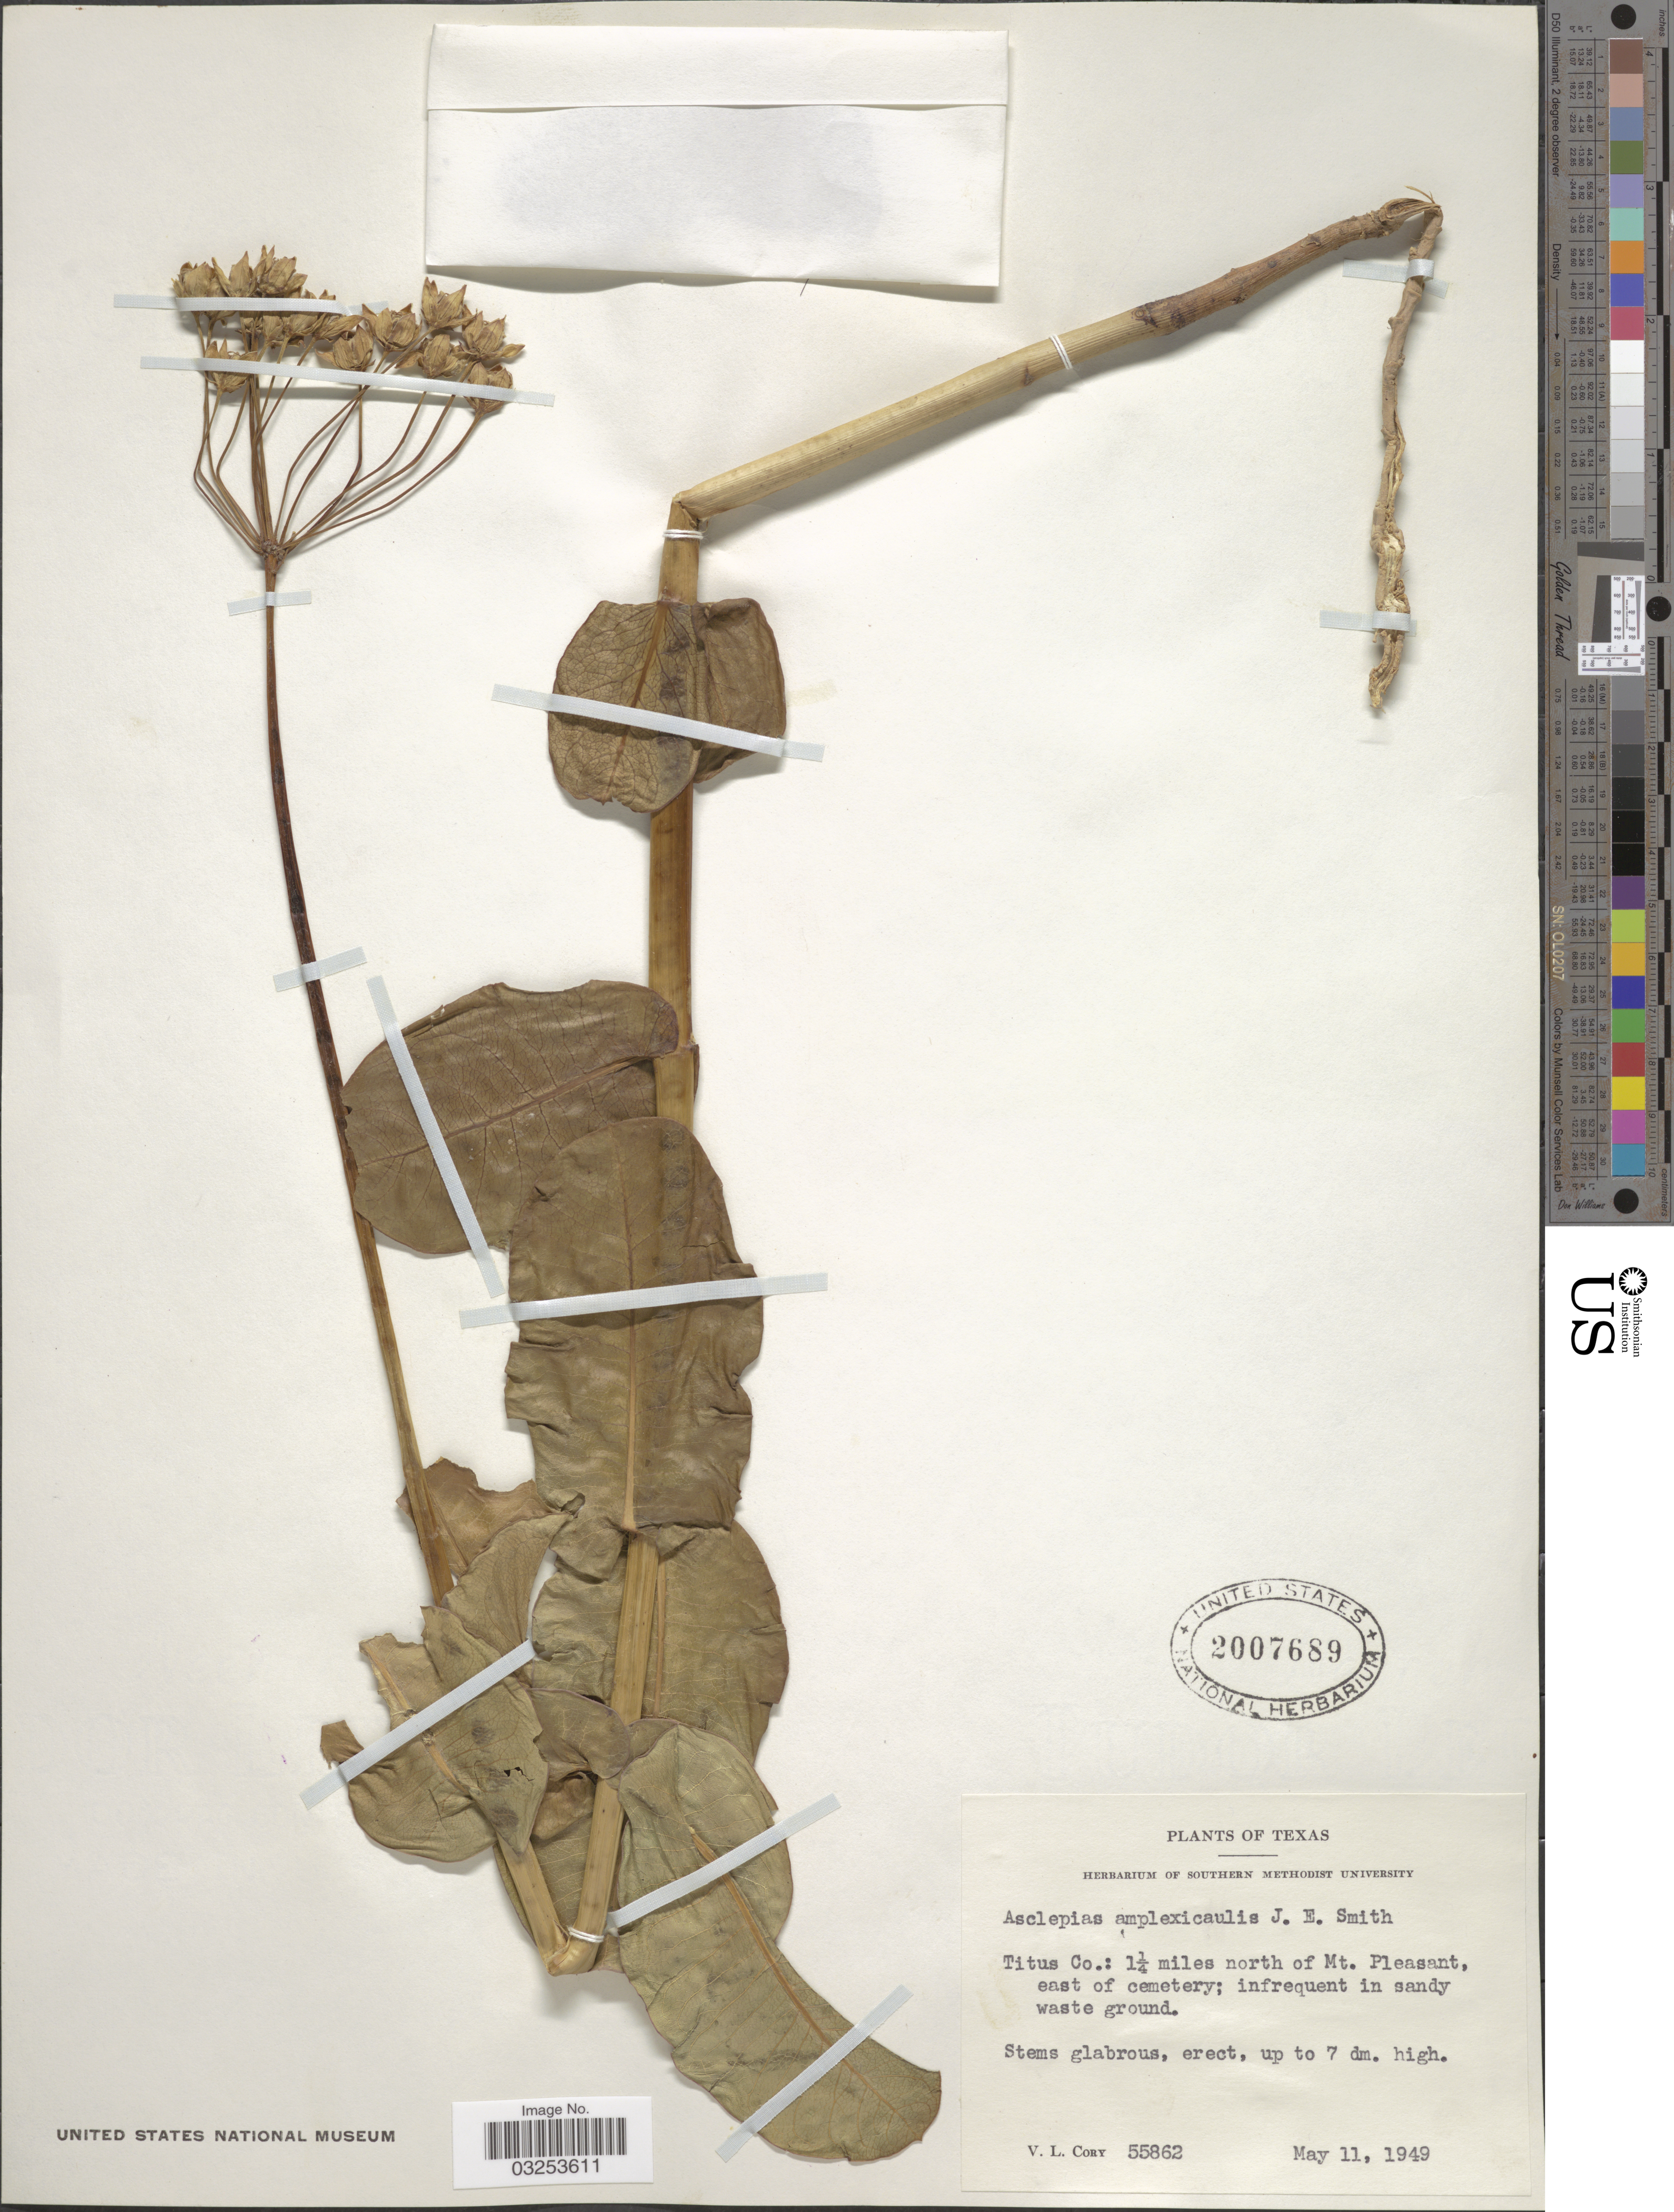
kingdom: Plantae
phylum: Tracheophyta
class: Magnoliopsida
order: Gentianales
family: Apocynaceae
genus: Asclepias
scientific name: Asclepias amplexicaulis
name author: J. Small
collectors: V. Cory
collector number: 55862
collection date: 1949-05-11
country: United States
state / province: Texas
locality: Titus Co.: 1¼ miles north of Mt. Pleasant, east of cemetery.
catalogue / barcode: US 2007689